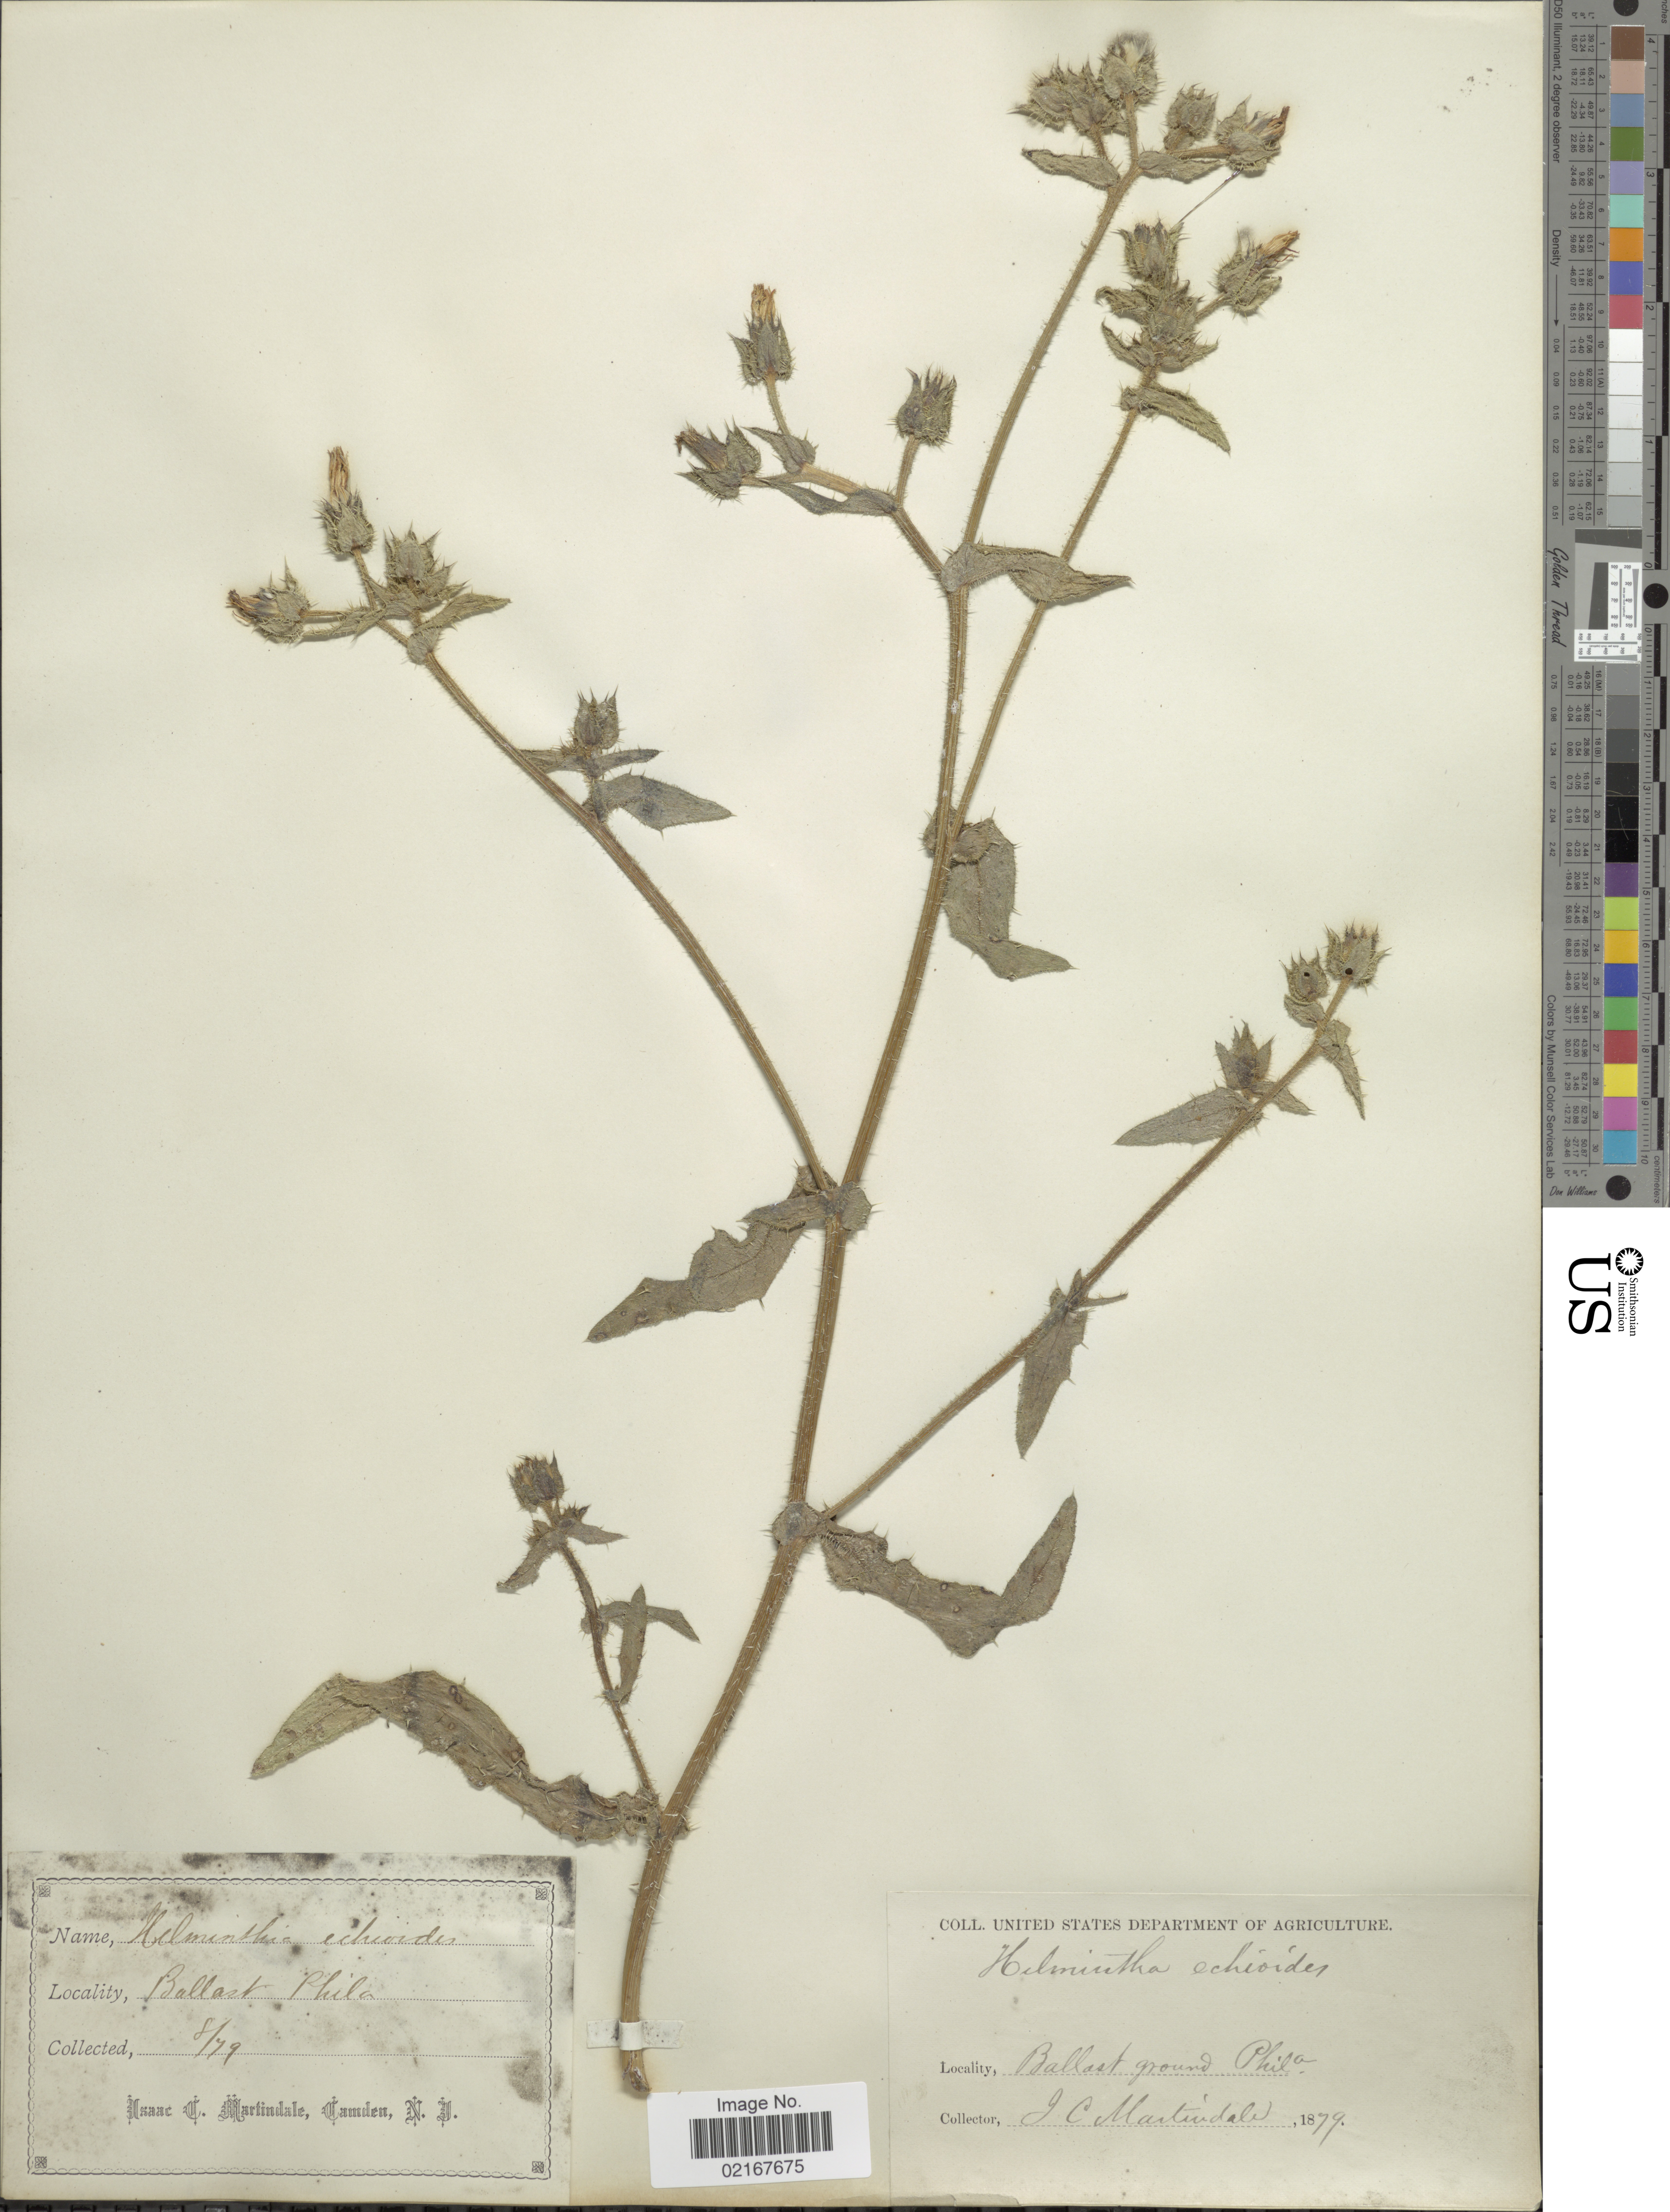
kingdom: Plantae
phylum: Tracheophyta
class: Magnoliopsida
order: Asterales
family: Asteraceae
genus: Helminthotheca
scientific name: Helminthotheca echioides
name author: (L.) Holub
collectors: I. C. Martindale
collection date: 1879-08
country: United States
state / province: Pennsylvania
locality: Ballast, Phila